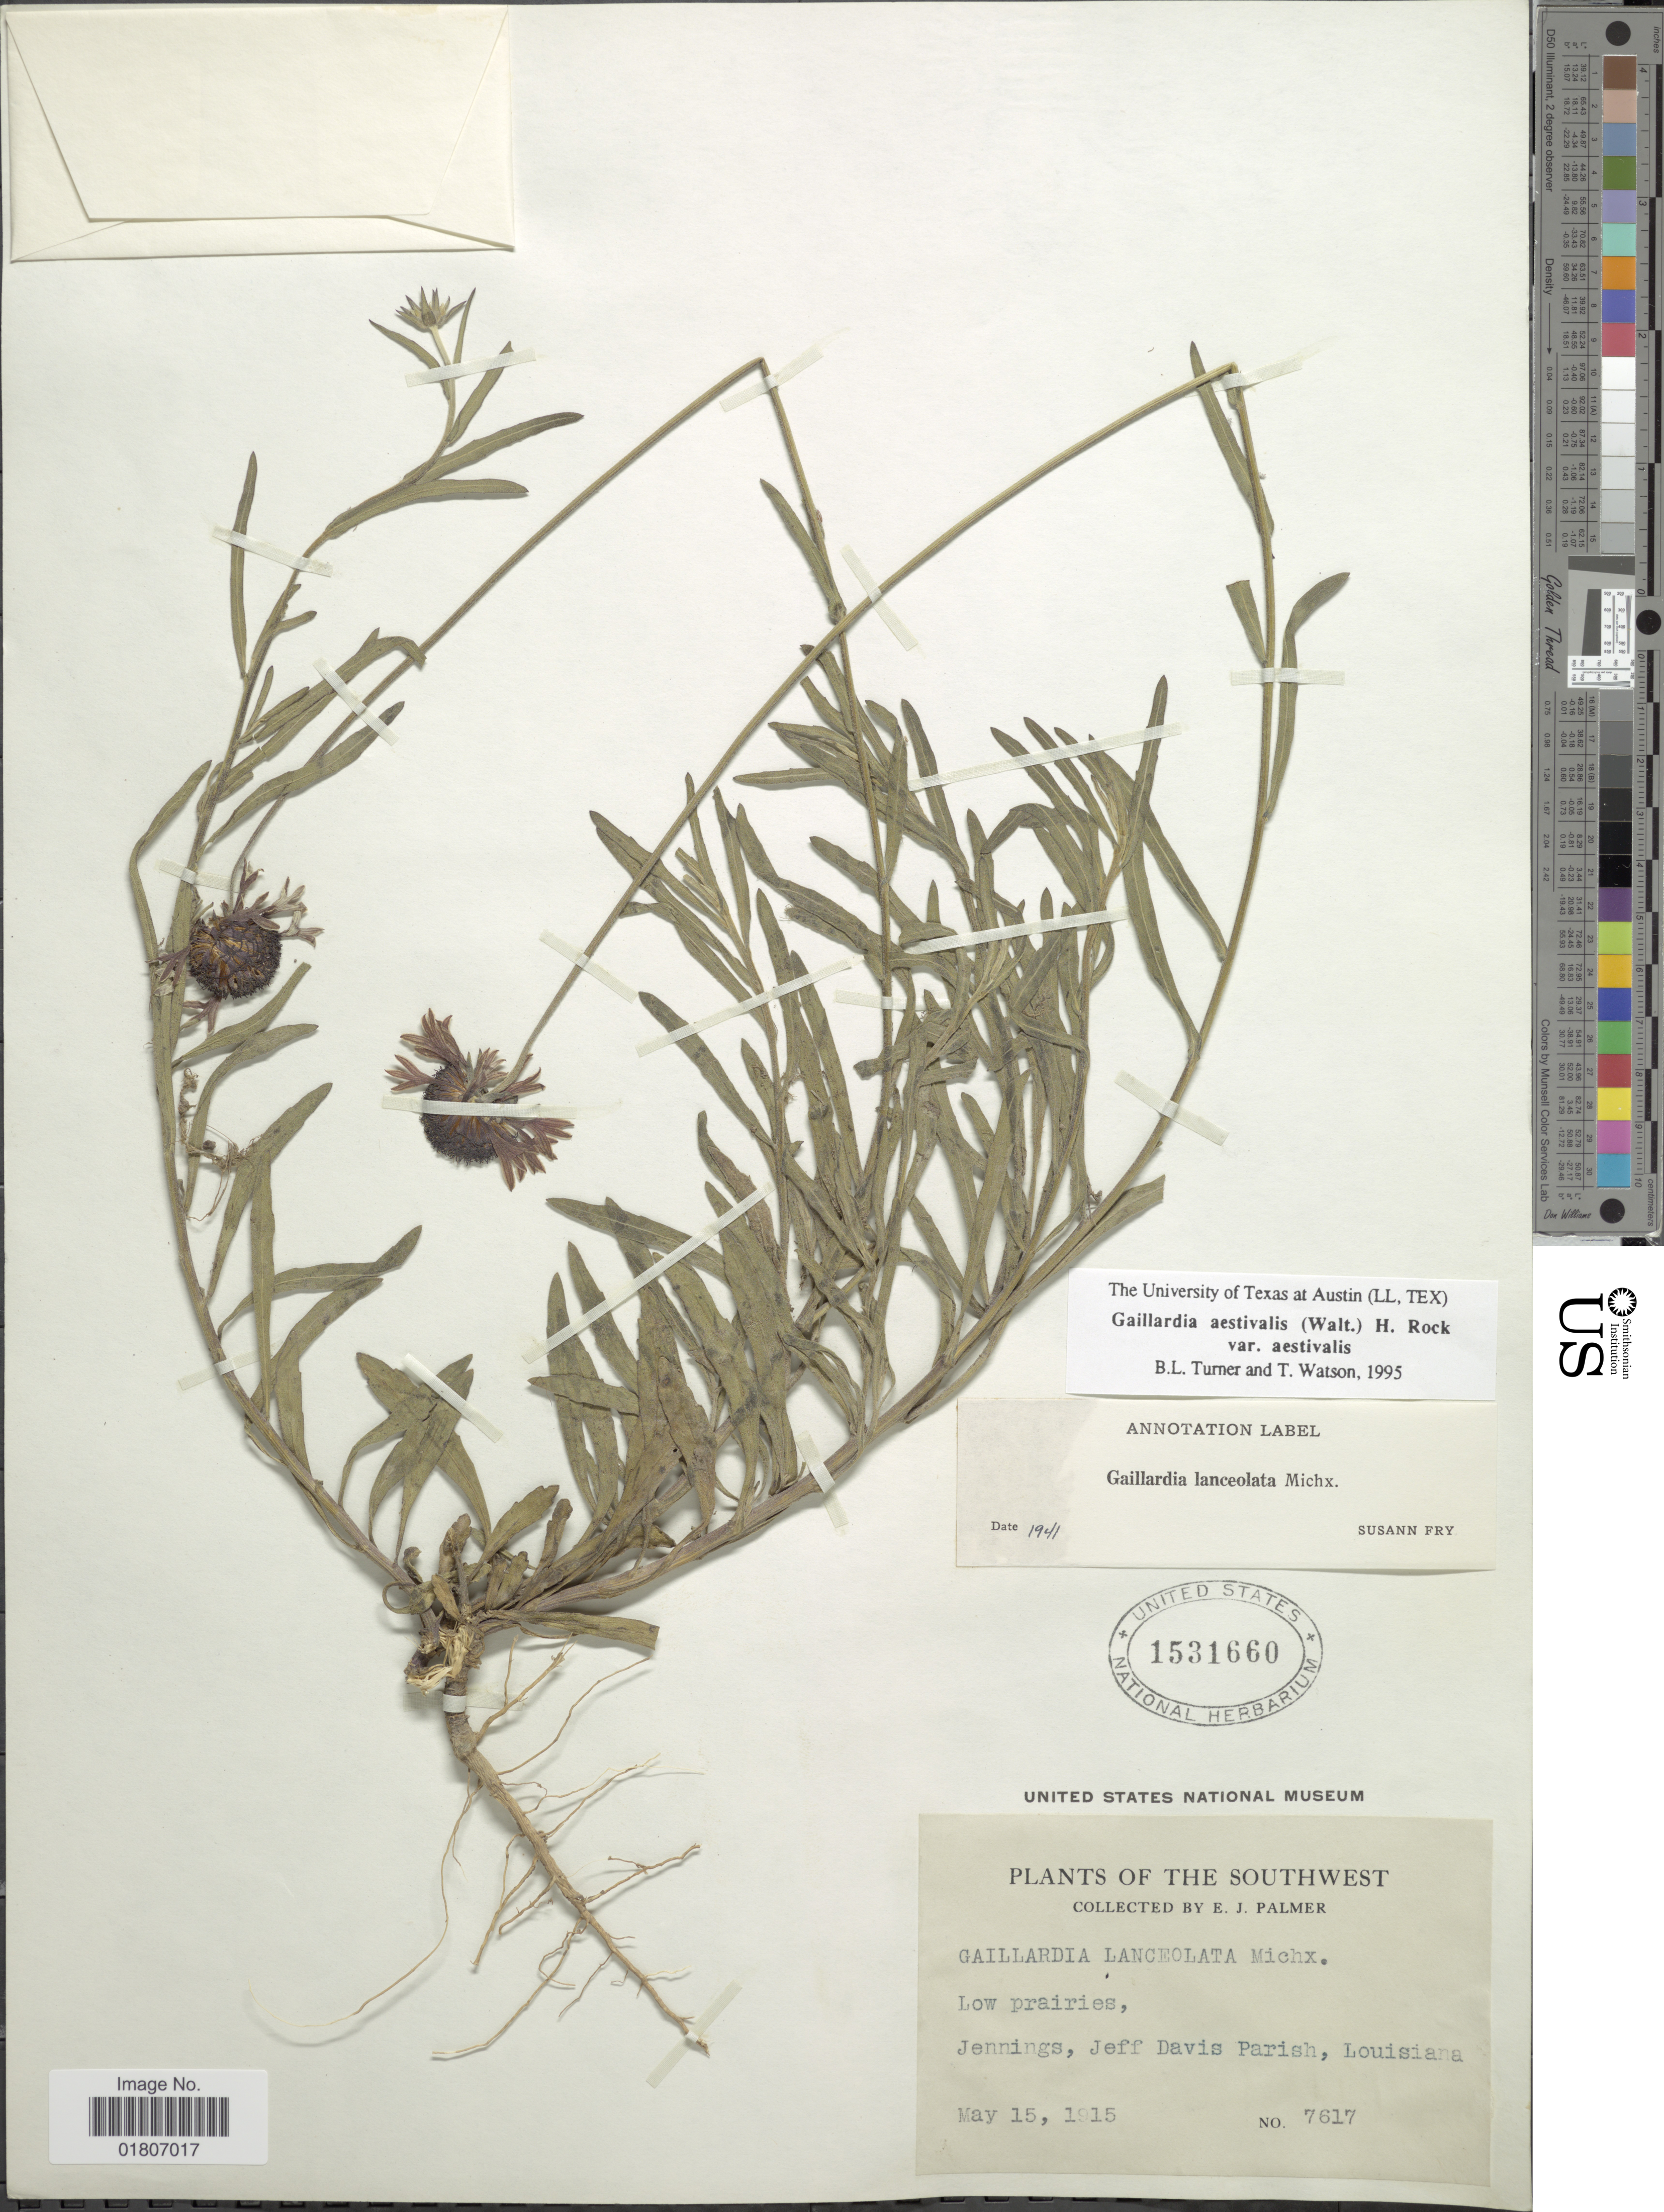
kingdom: Plantae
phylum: Tracheophyta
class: Magnoliopsida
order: Asterales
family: Asteraceae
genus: Gaillardia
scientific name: Gaillardia aestivalis var. aestivalis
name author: (Walter) H. Rock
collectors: E. J. Palmer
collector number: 7617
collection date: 1915-05-15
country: United States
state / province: Louisiana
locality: Southwest. Jennings, Jeff Davis Parish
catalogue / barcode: US 1531660